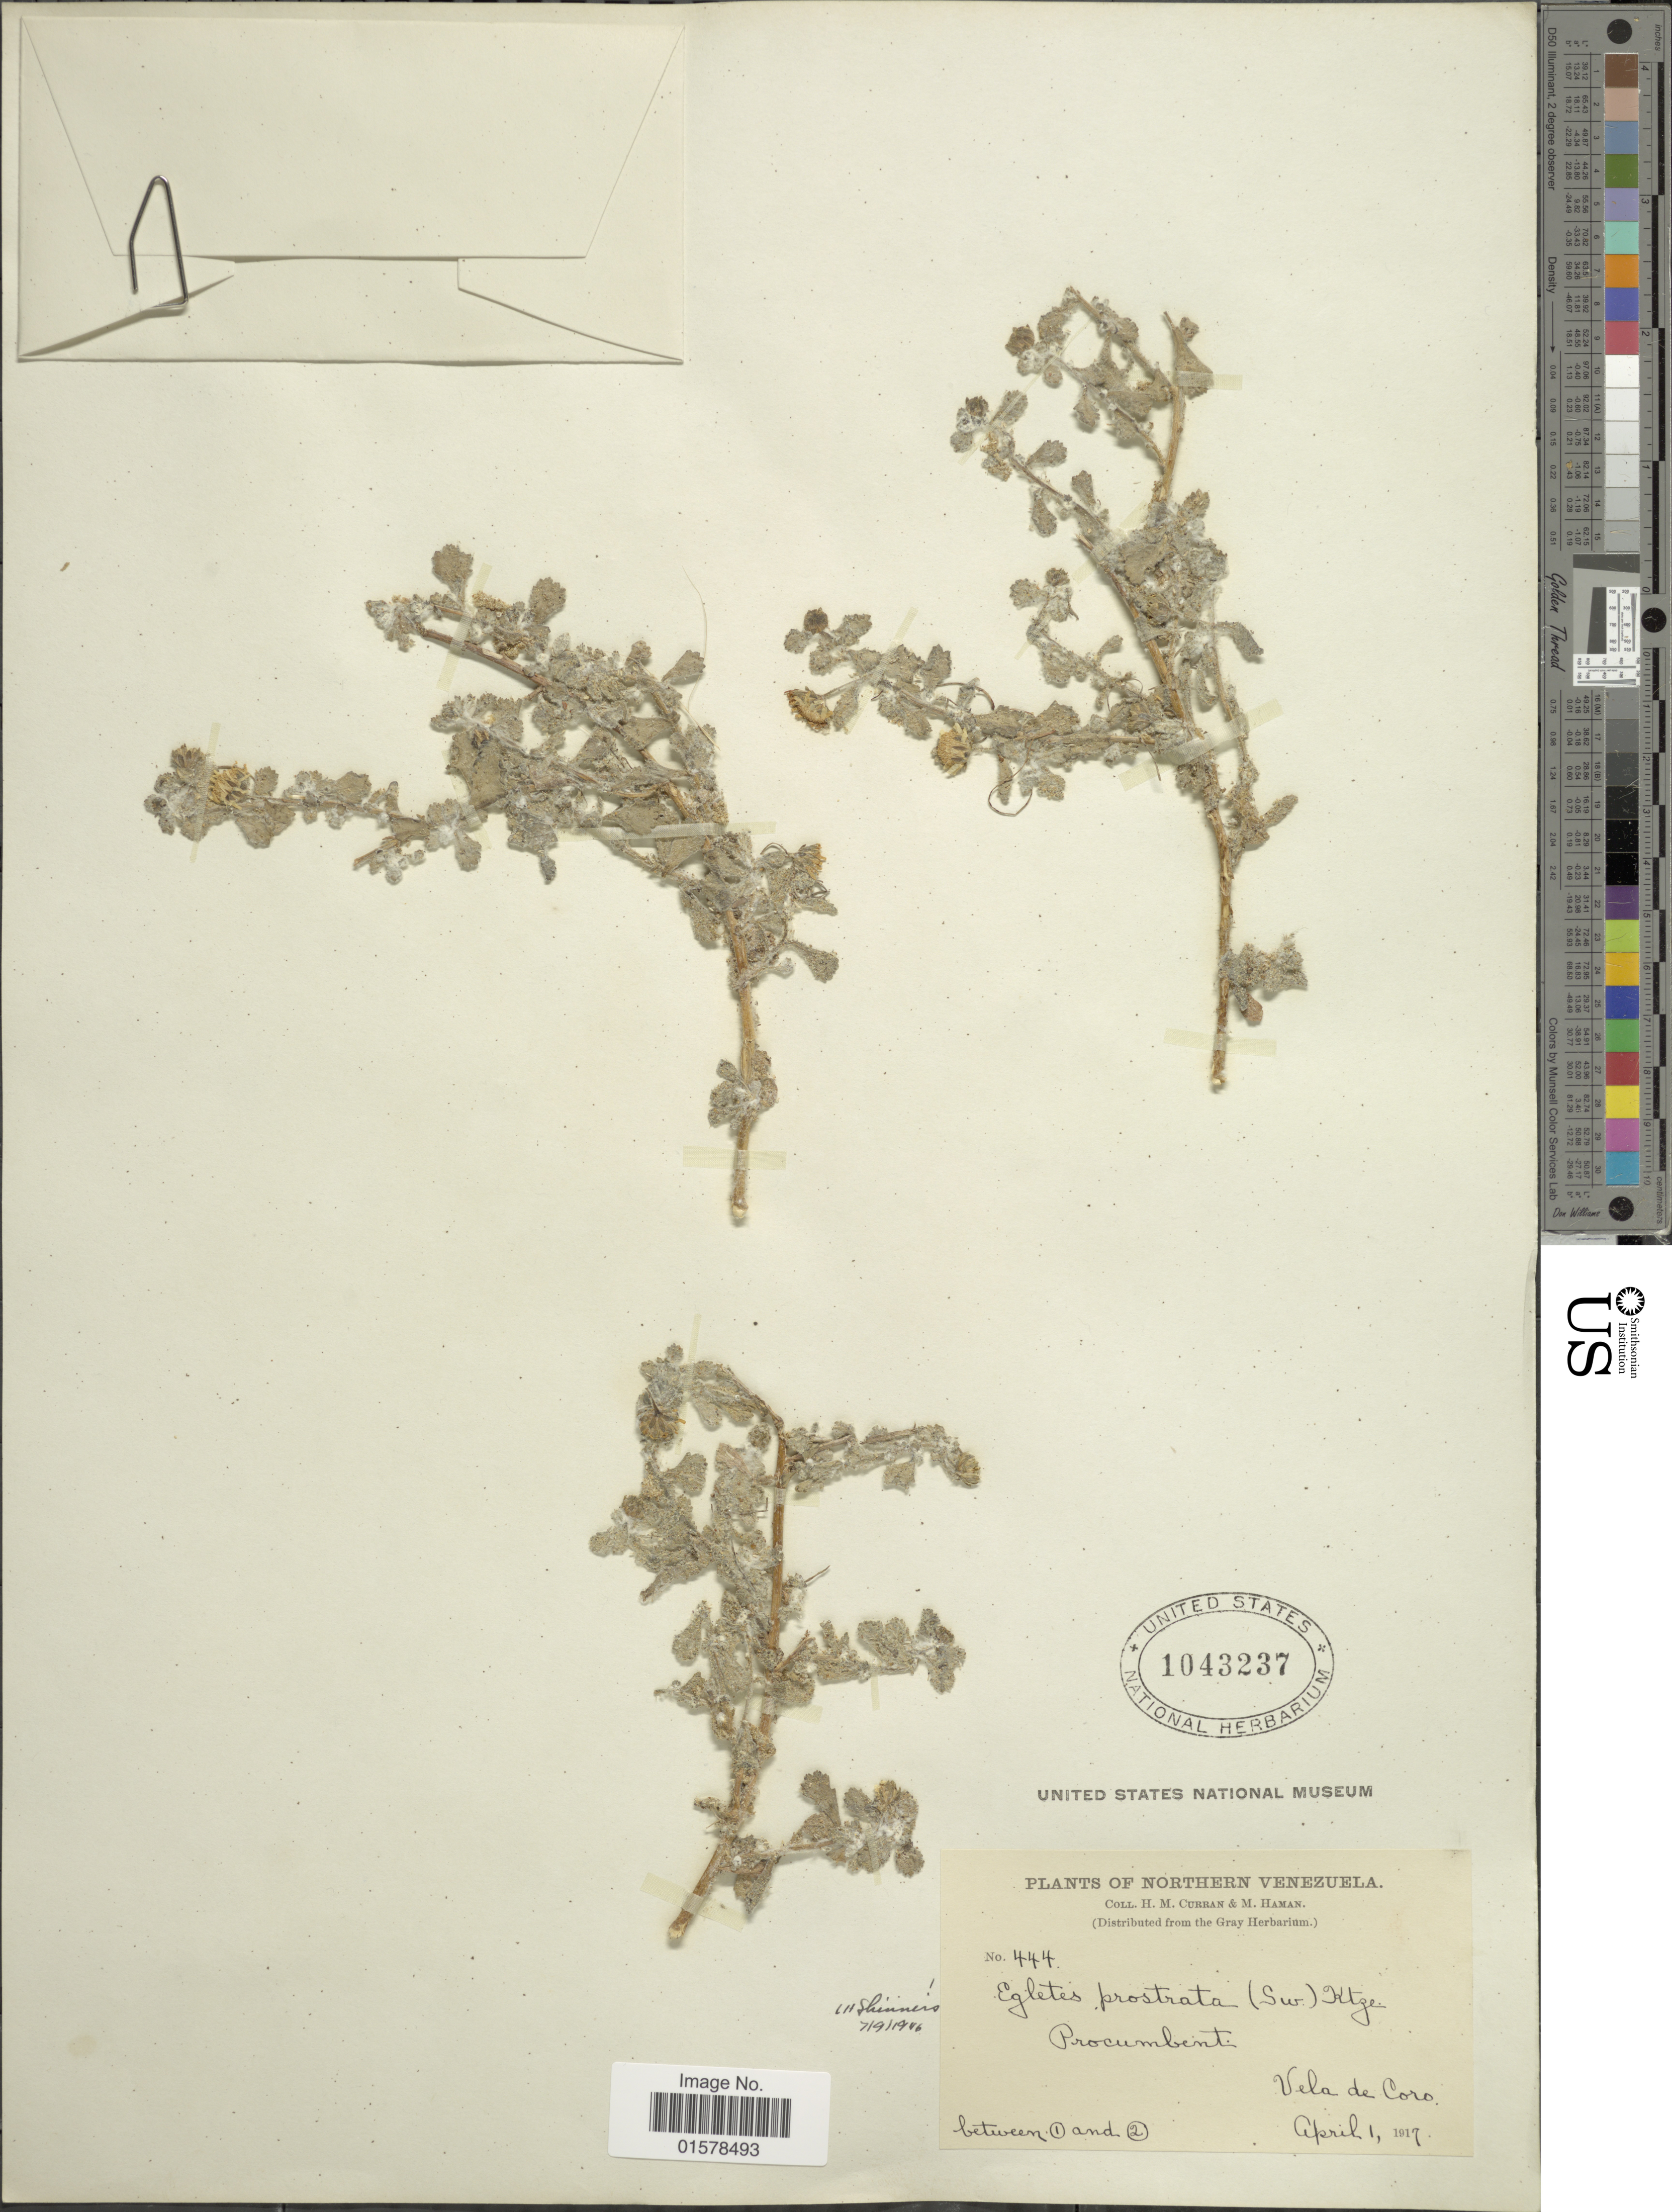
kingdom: Plantae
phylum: Tracheophyta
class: Magnoliopsida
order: Asterales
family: Asteraceae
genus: Egletes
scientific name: Egletes prostrata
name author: (Sw.) Kuntze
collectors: H. M. Curran & M. Haman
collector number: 444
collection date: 1917-04-01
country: Venezuela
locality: Procumbent, Vela de Coro. Venezuela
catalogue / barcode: US 1043237